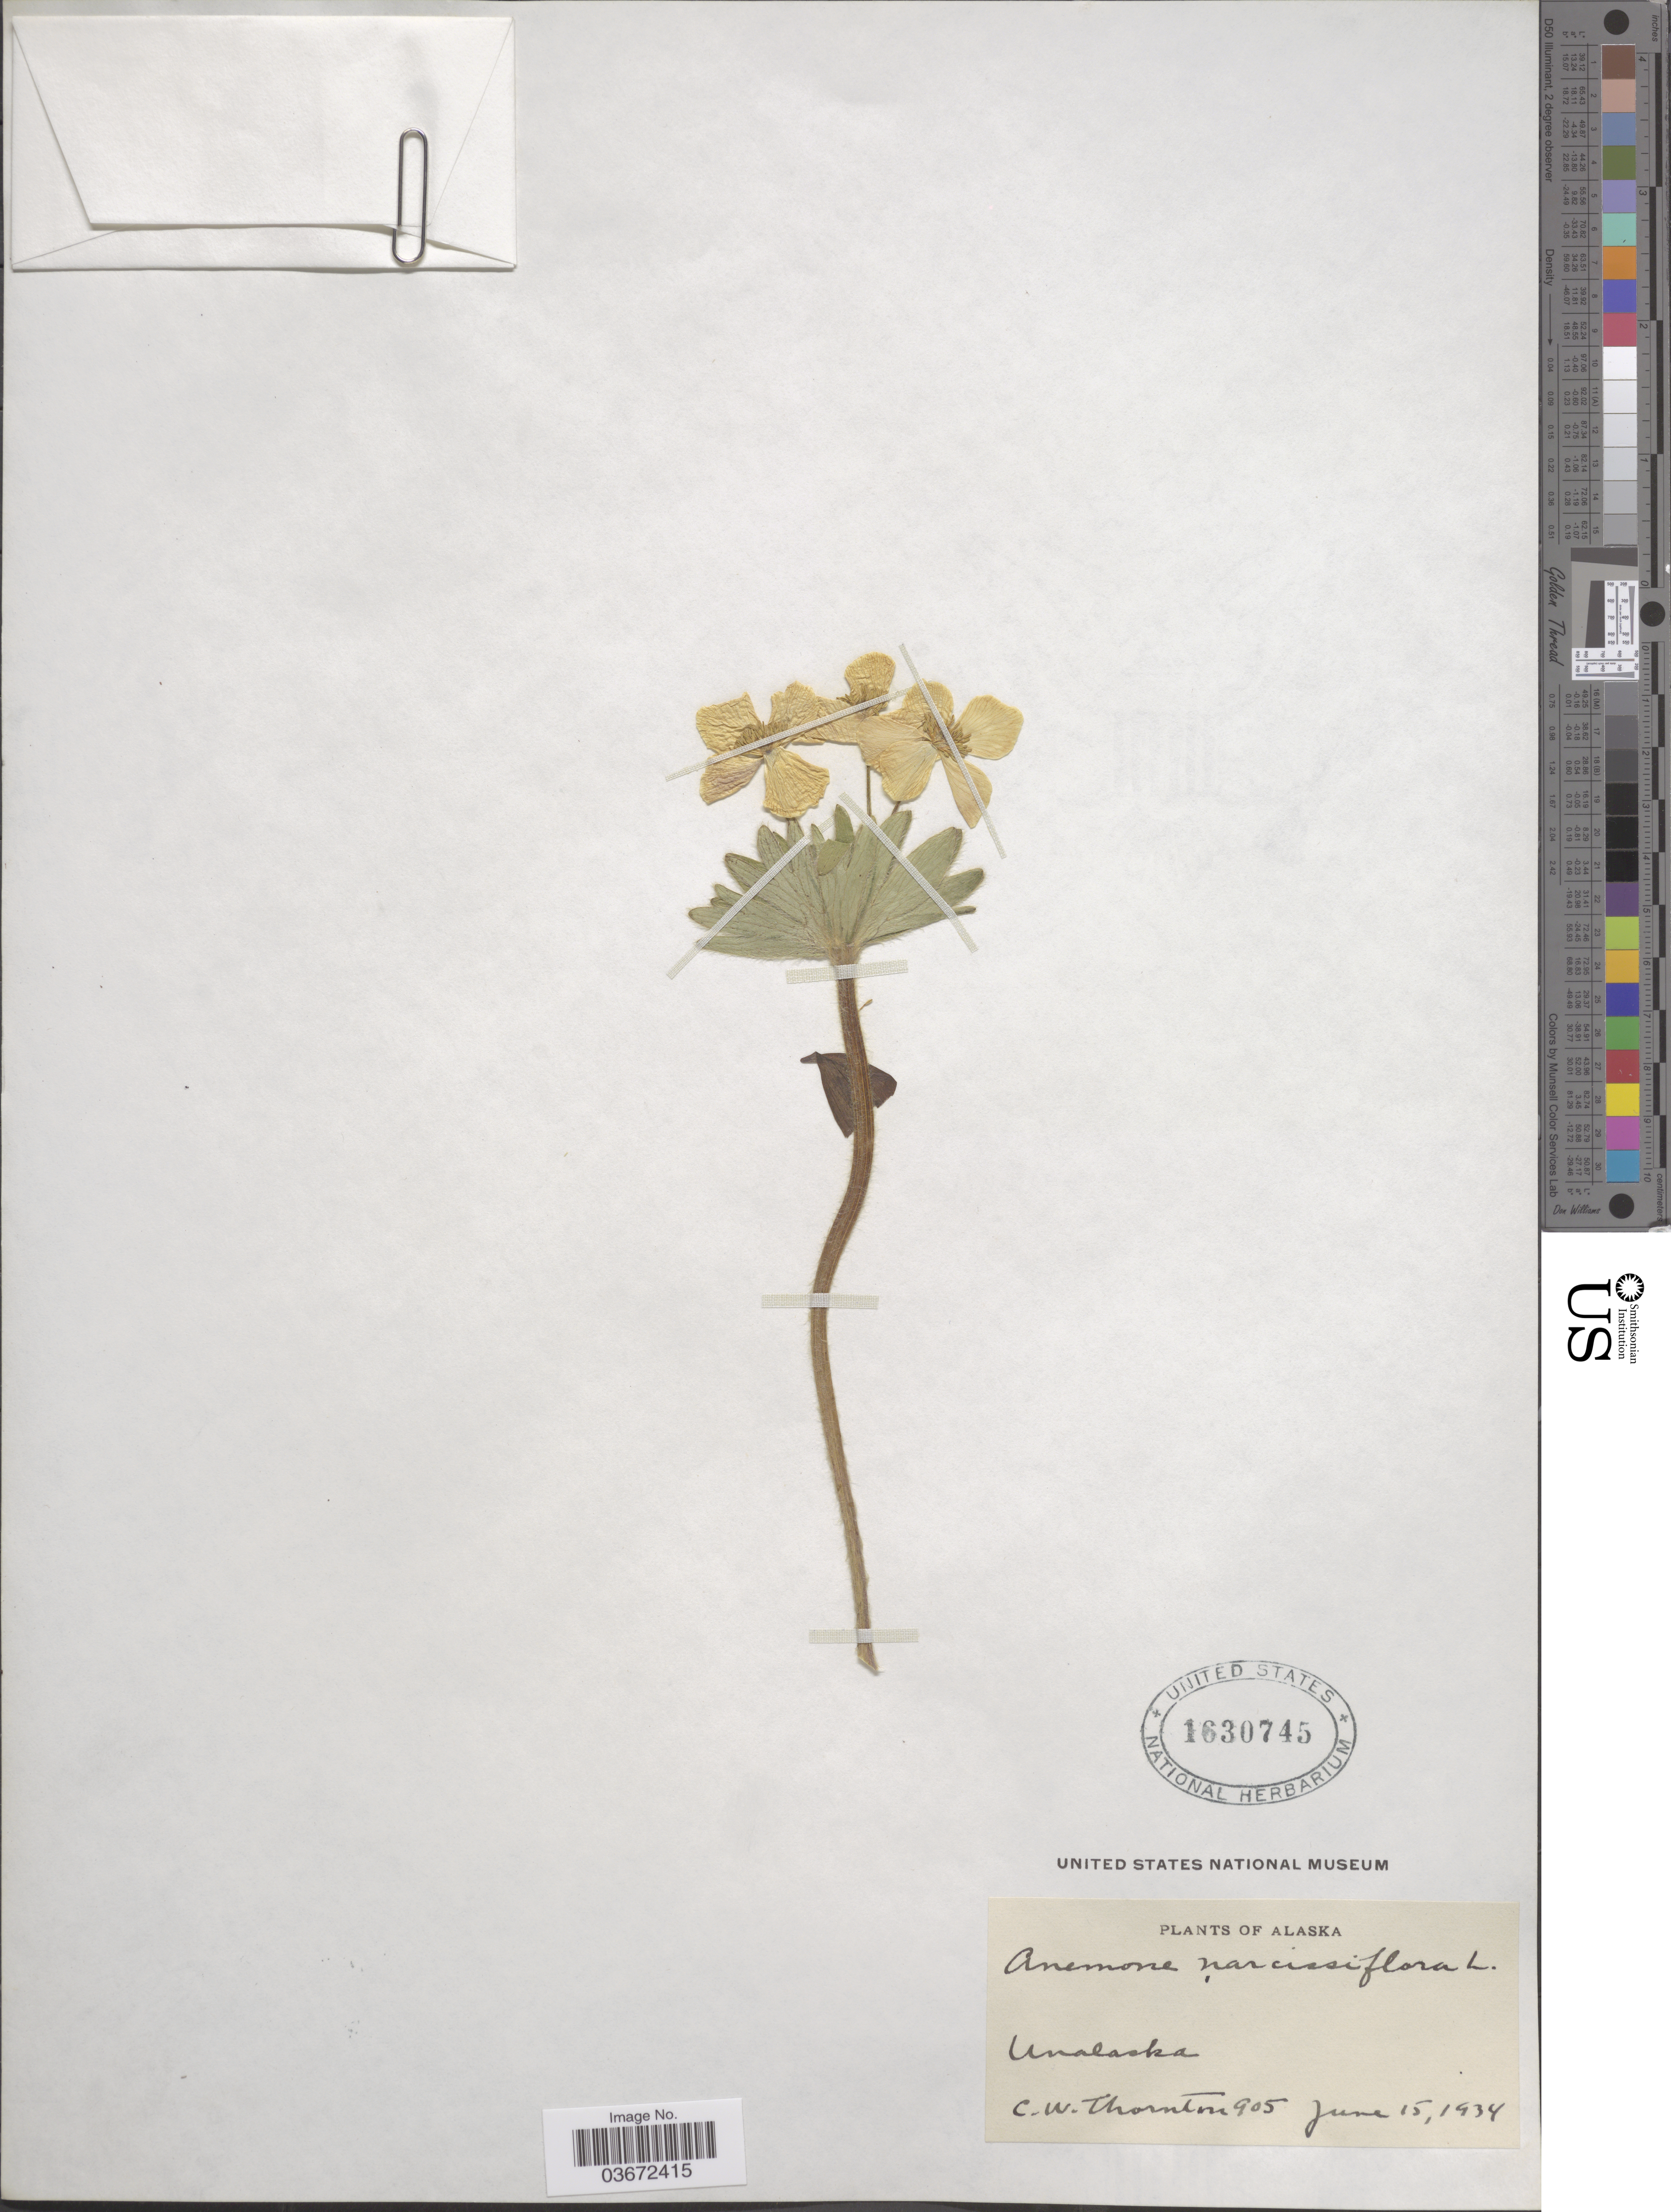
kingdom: Plantae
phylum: Tracheophyta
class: Magnoliopsida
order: Ranunculales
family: Ranunculaceae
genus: Anemone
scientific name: Anemone narcissiflora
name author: L.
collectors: C. Thornton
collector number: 905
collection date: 1934-06-15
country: United States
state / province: Alaska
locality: Unalaska.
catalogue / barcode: US 1630745